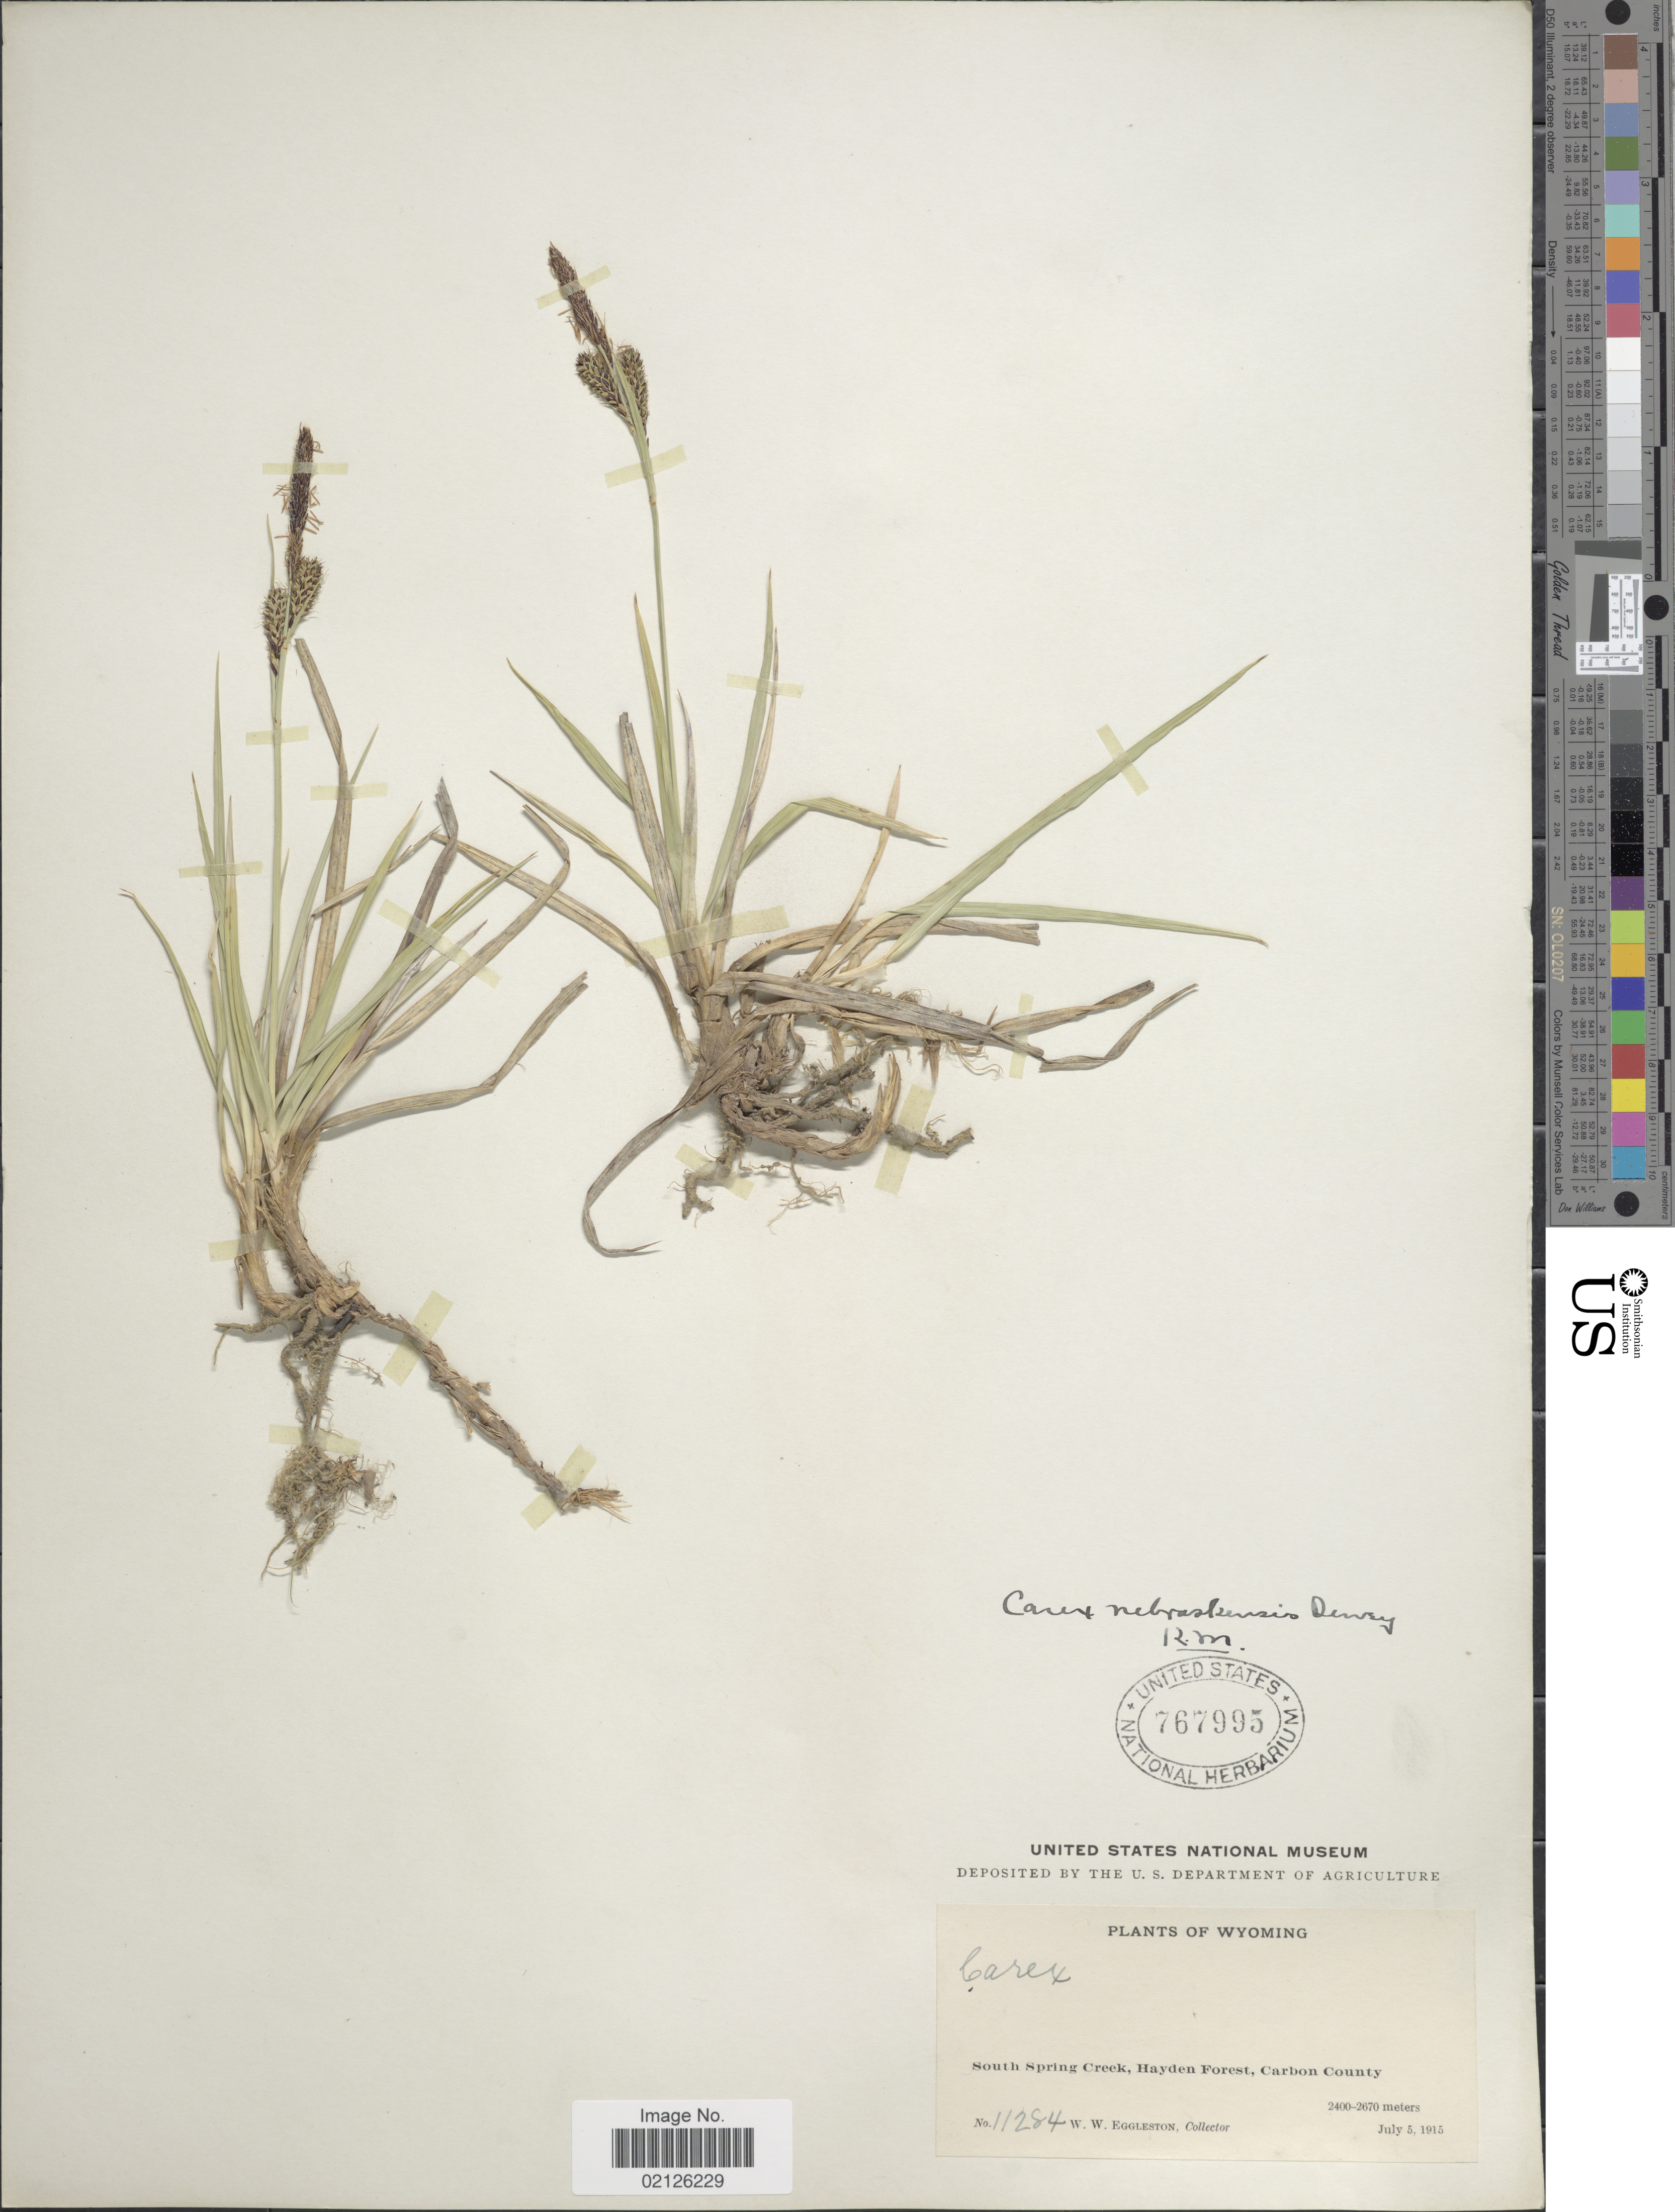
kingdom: Plantae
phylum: Tracheophyta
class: Liliopsida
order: Poales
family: Cyperaceae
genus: Carex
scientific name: Carex nebrascensis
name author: Dewey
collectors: W. W. Eggleston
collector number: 11284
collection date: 1915-07-05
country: United States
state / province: Wyoming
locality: South Spring Creek, Hayden Forest, Carbon County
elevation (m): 2400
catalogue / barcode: US 767995